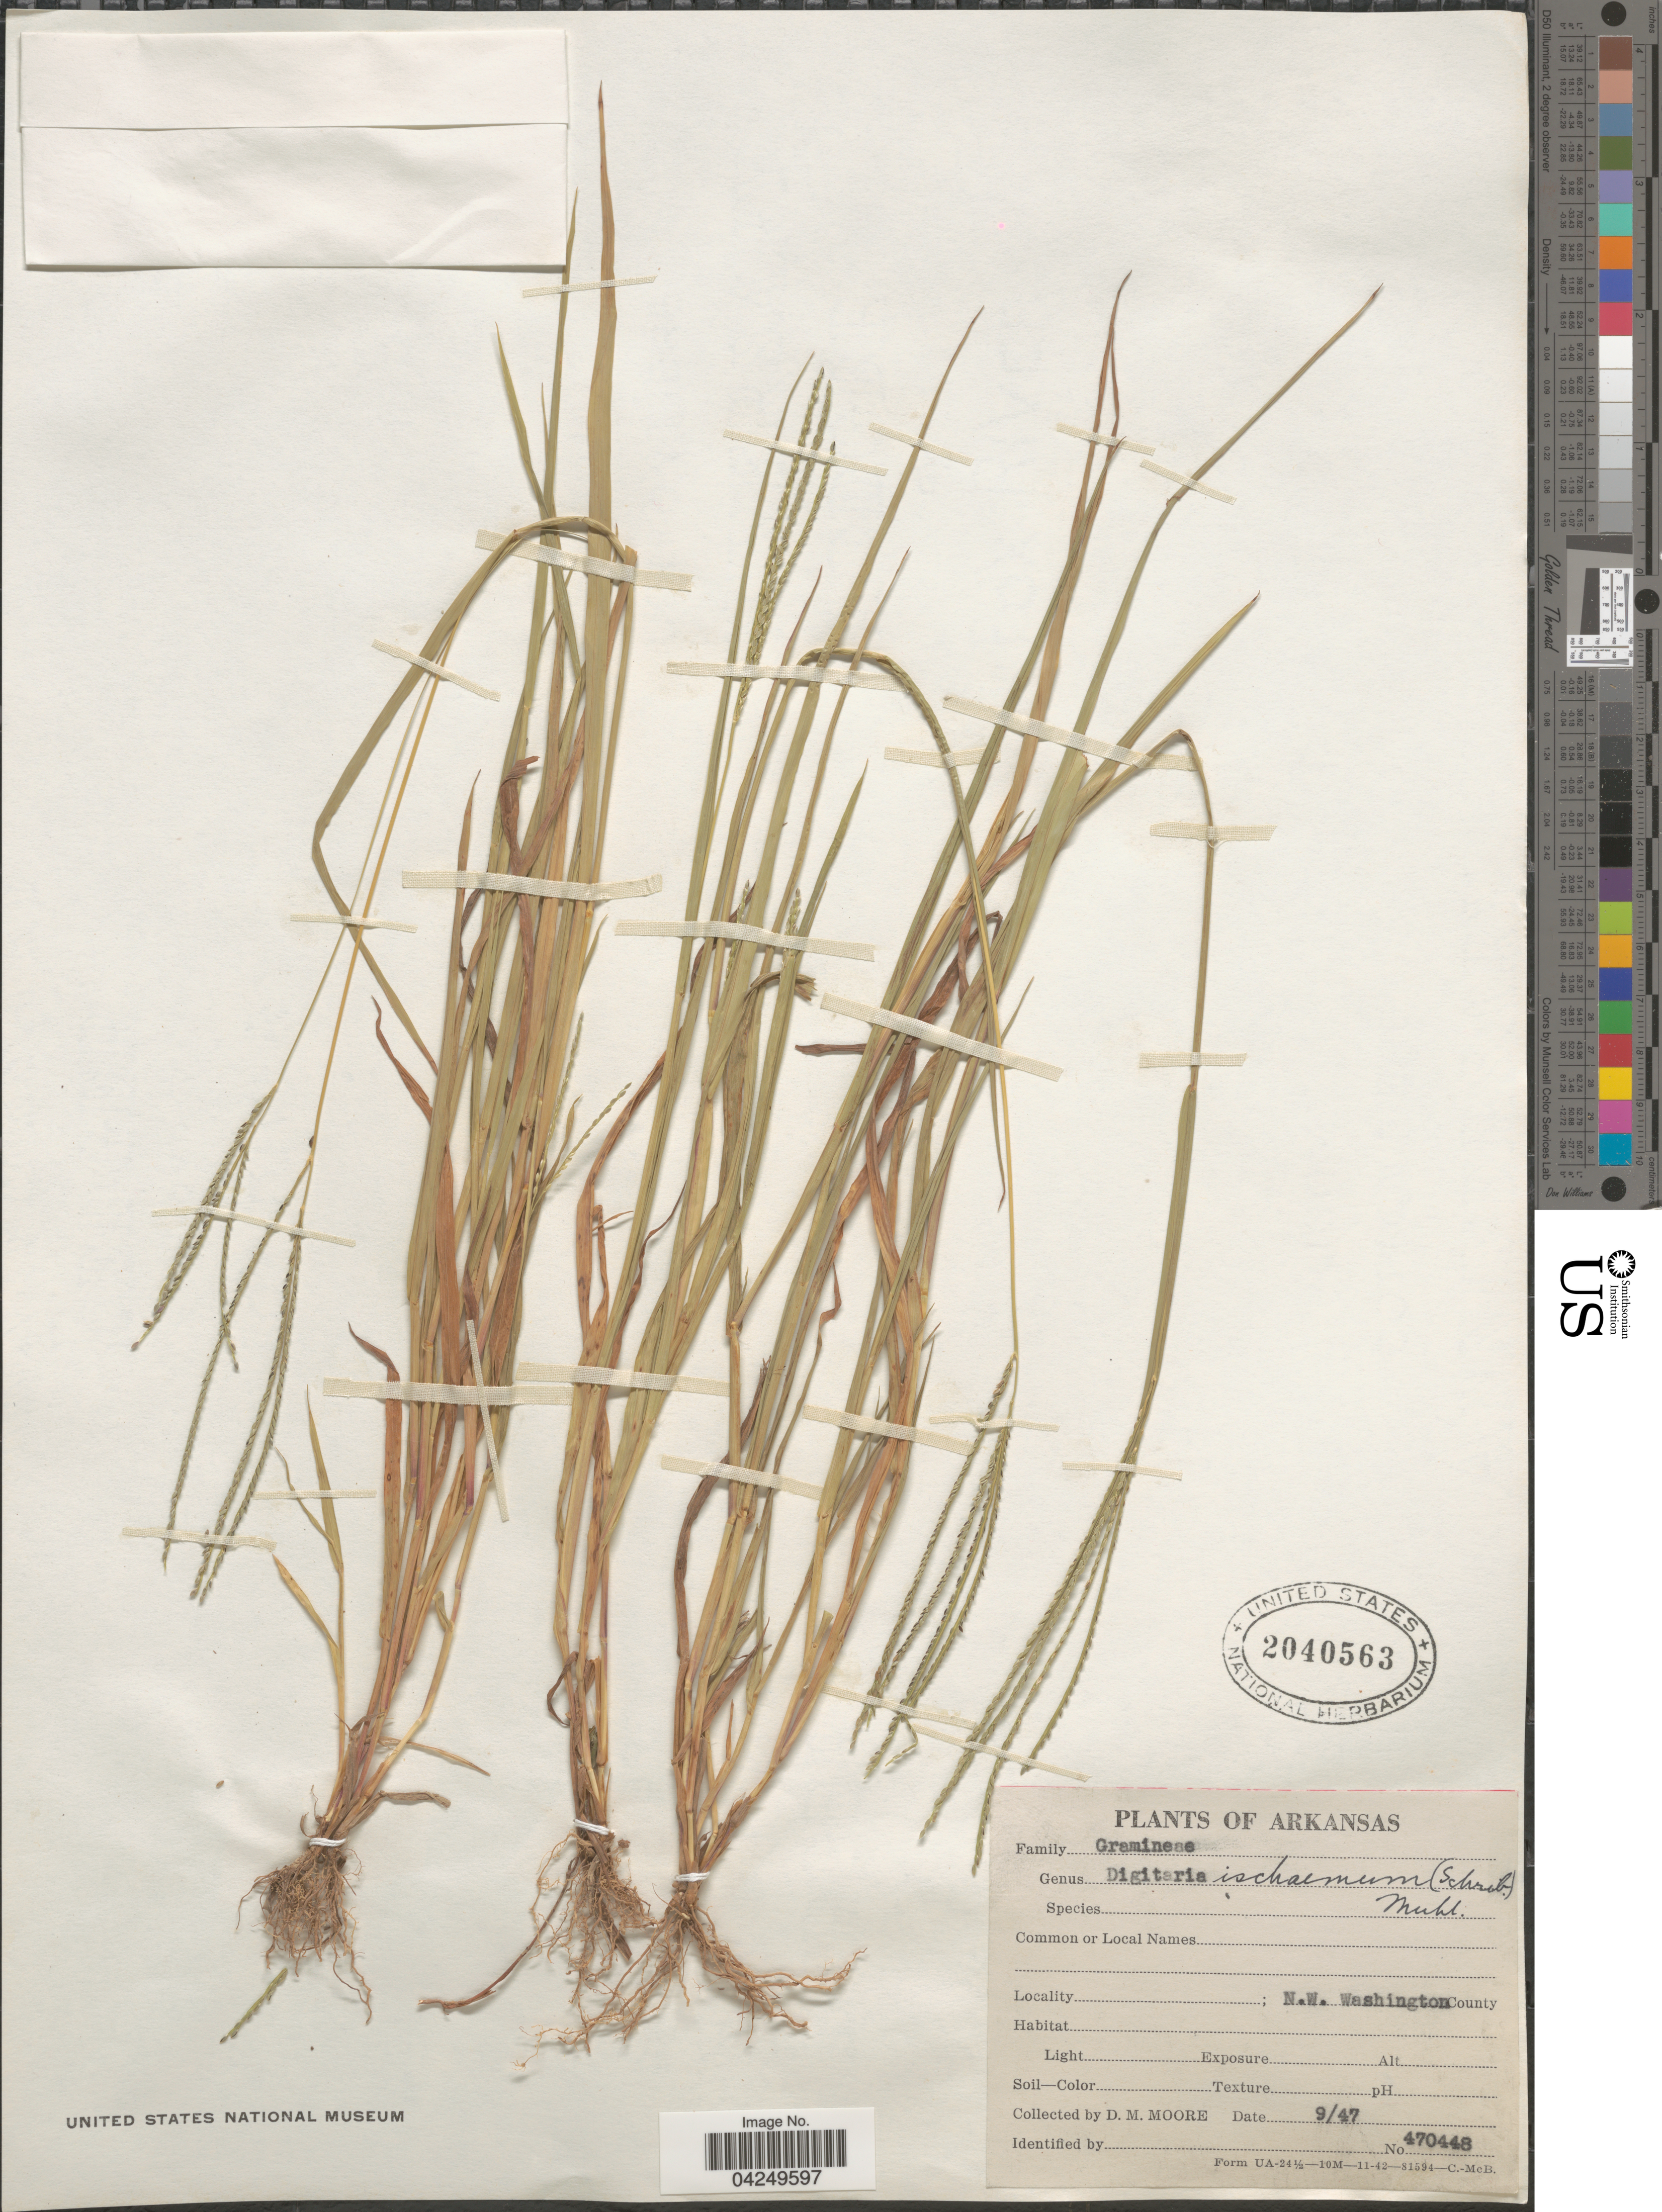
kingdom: Plantae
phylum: Tracheophyta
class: Liliopsida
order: Poales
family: Poaceae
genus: Digitaria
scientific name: Digitaria ischaemum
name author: (Schreber) Schreber ex Muhl.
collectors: D. Moore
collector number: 470448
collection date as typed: Transcribed d/m/y: /9/47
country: United States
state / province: Arkansas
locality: N. W. Washington County.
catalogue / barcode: US 2040563